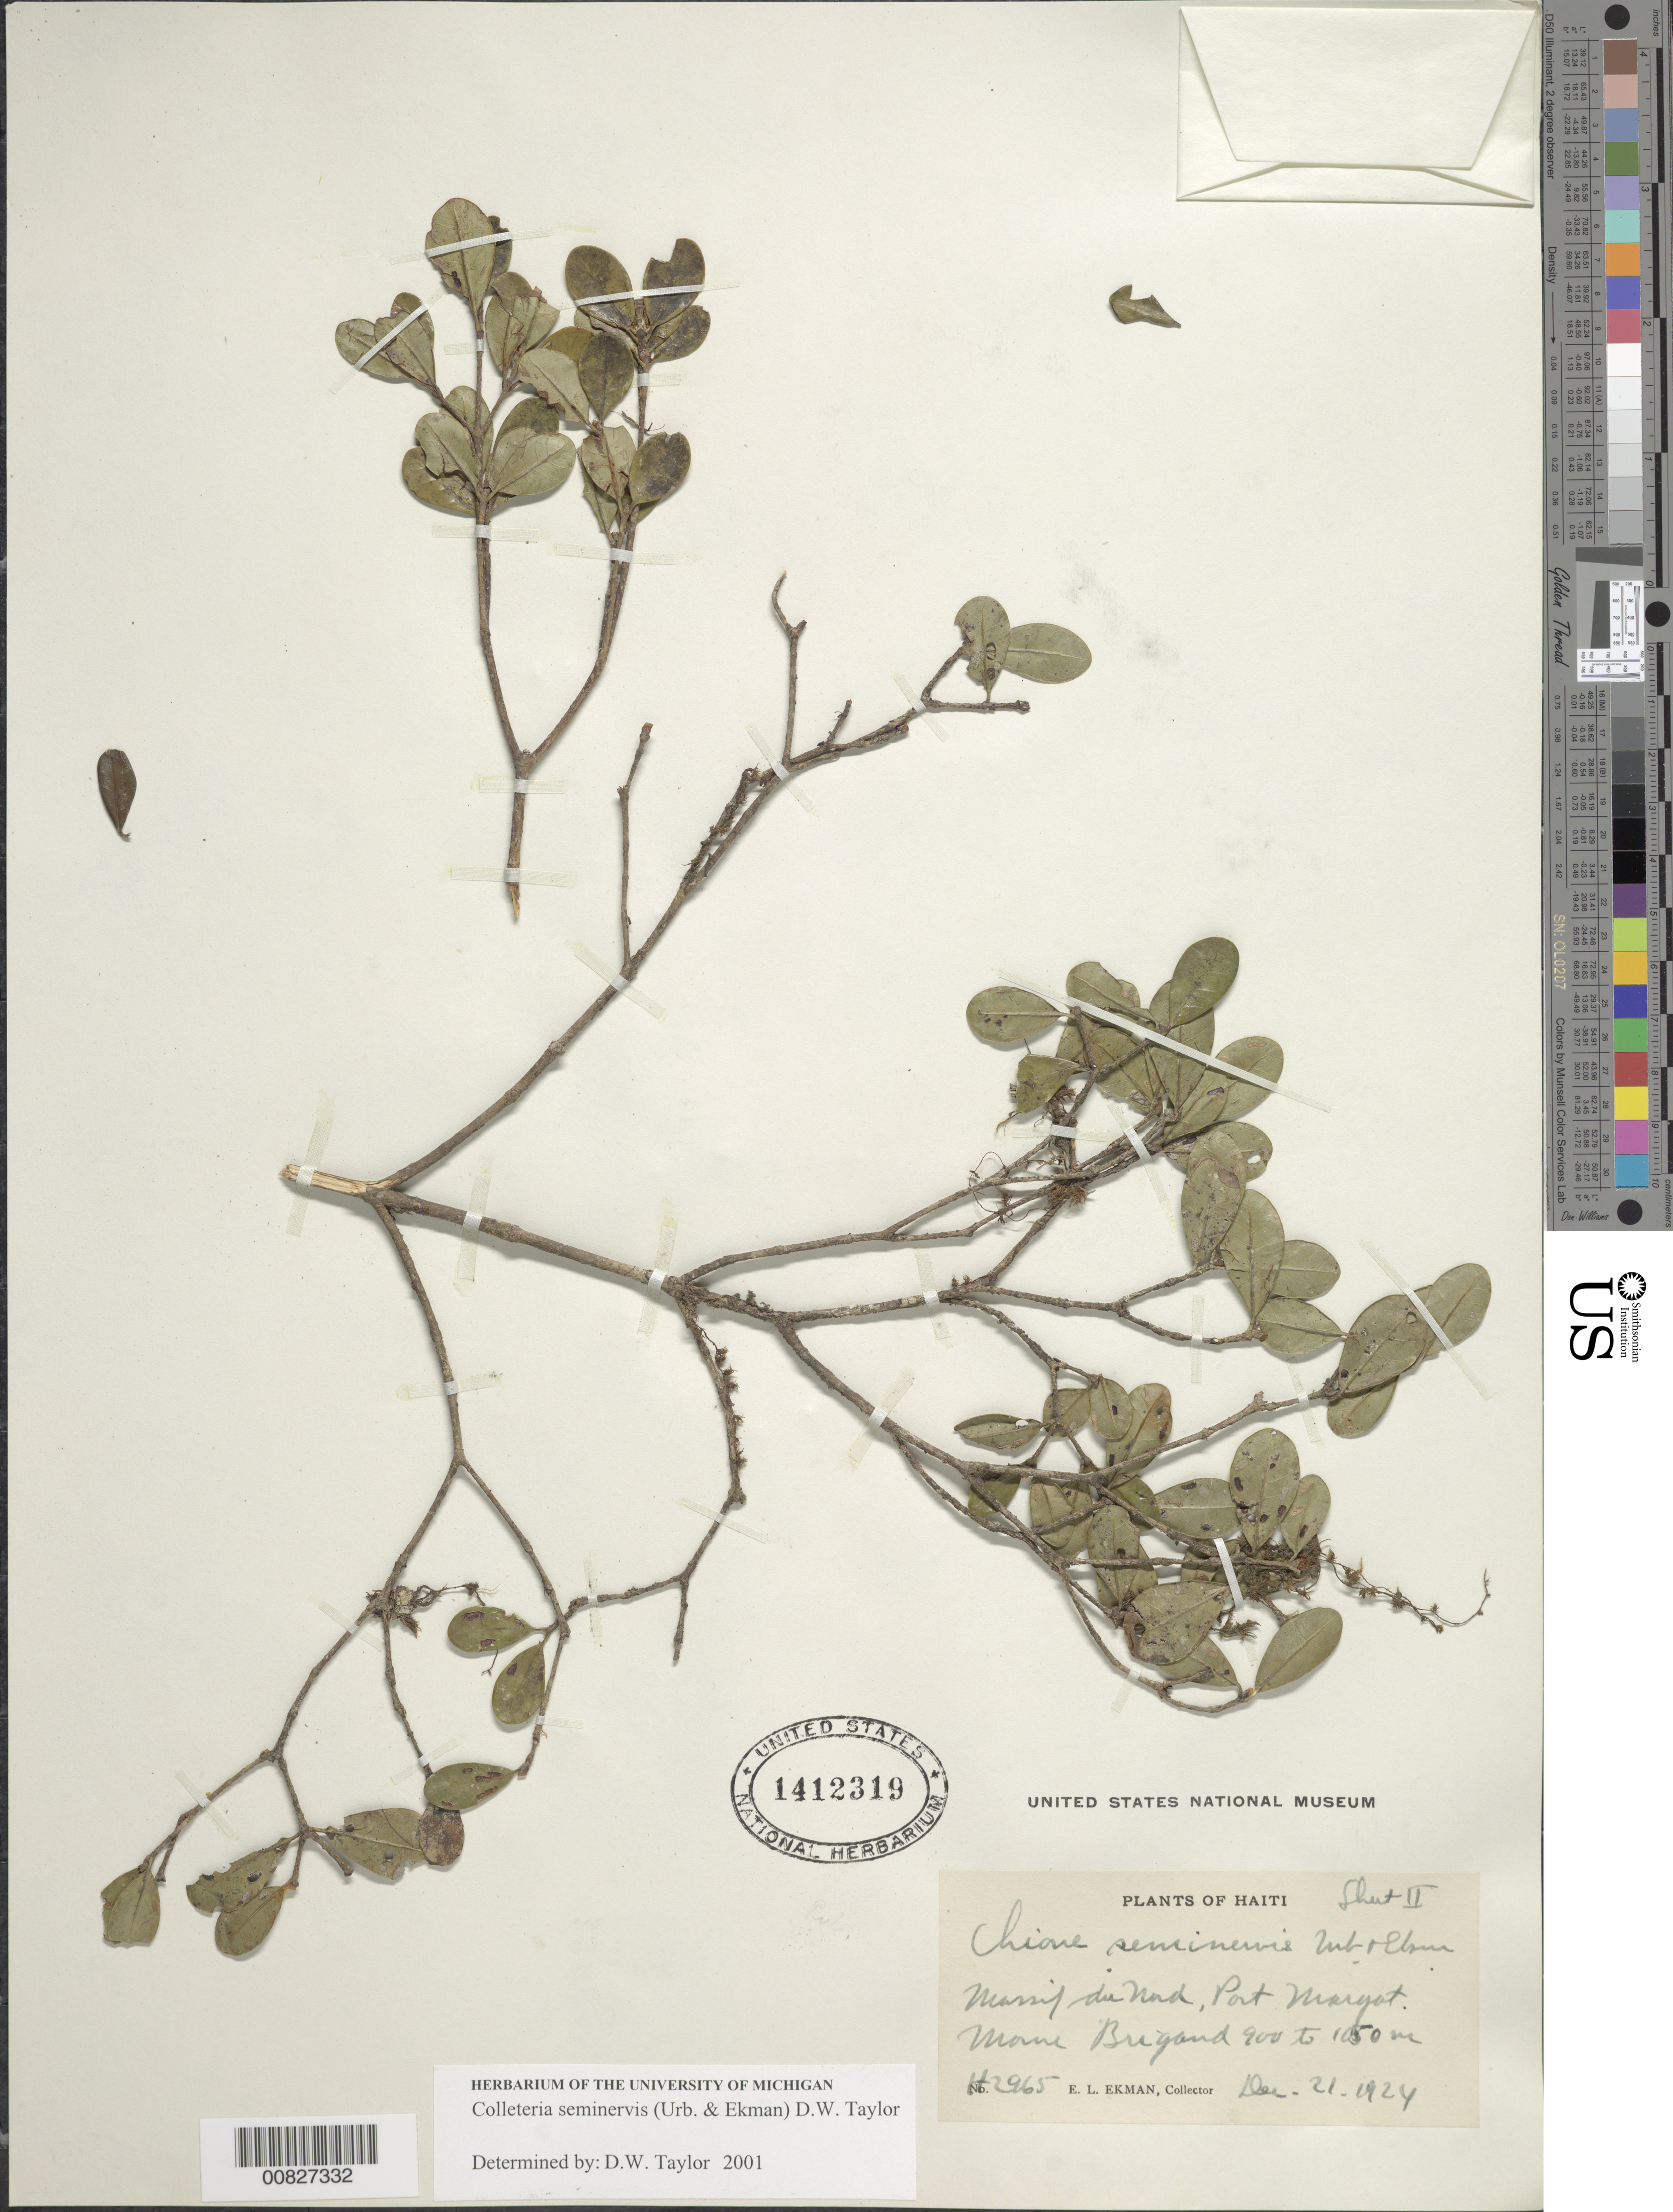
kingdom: Plantae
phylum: Tracheophyta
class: Magnoliopsida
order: Gentianales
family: Rubiaceae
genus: Colleteria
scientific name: Colleteria seminervis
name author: (Urb. & Ekman) D.W. Taylor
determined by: Taylor, D. W., (MICH), University of Michigan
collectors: E. L. Ekman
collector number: H 2965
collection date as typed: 21 Dec 1924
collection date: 1924-12-21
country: Haiti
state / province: Nord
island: Hispaniola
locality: Massif du Nord, Port-Margot, Morne Brigand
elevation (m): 900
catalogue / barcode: US 1412319